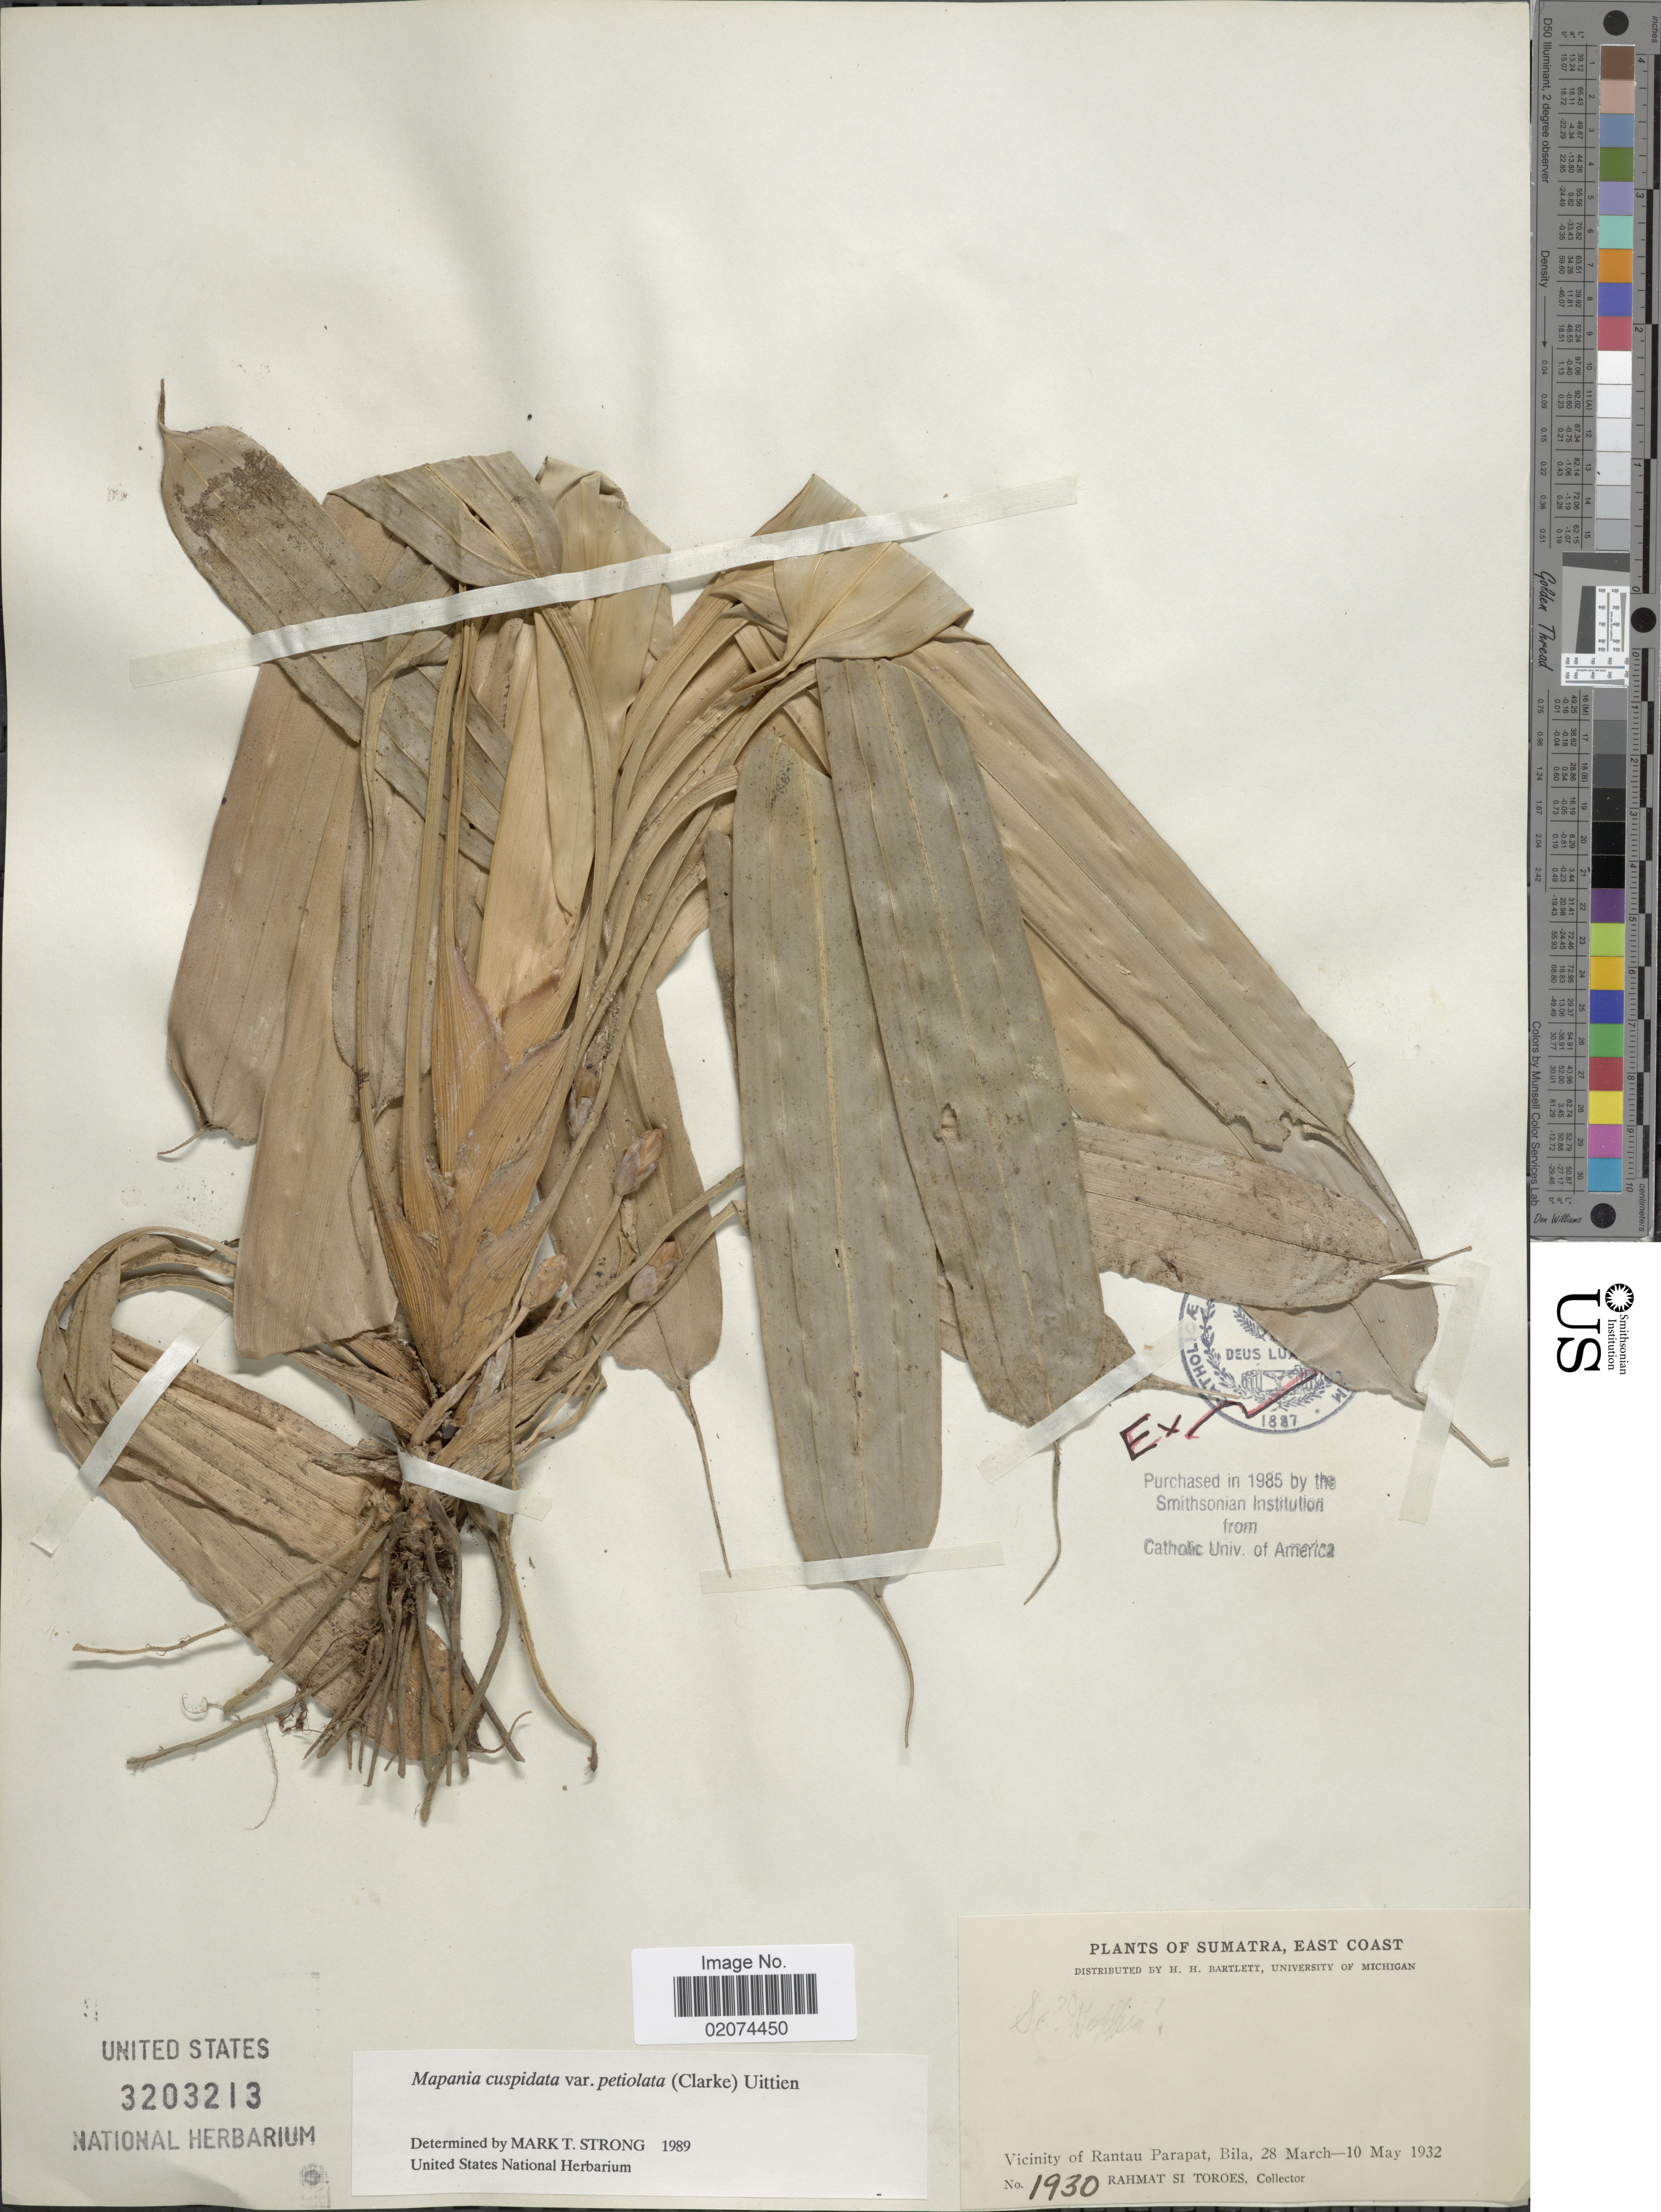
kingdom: Plantae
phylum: Tracheophyta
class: Liliopsida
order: Poales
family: Cyperaceae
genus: Mapania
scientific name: Mapania cuspidata var. petiolata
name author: (C.B. Clarke) Uittien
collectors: Rahmat Si Boeea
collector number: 1930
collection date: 1932-03-28/1932-05-10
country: Indonesia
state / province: Sumatra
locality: East Coast. Vicinity of Rantau Parapat, Bila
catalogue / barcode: US 3203213